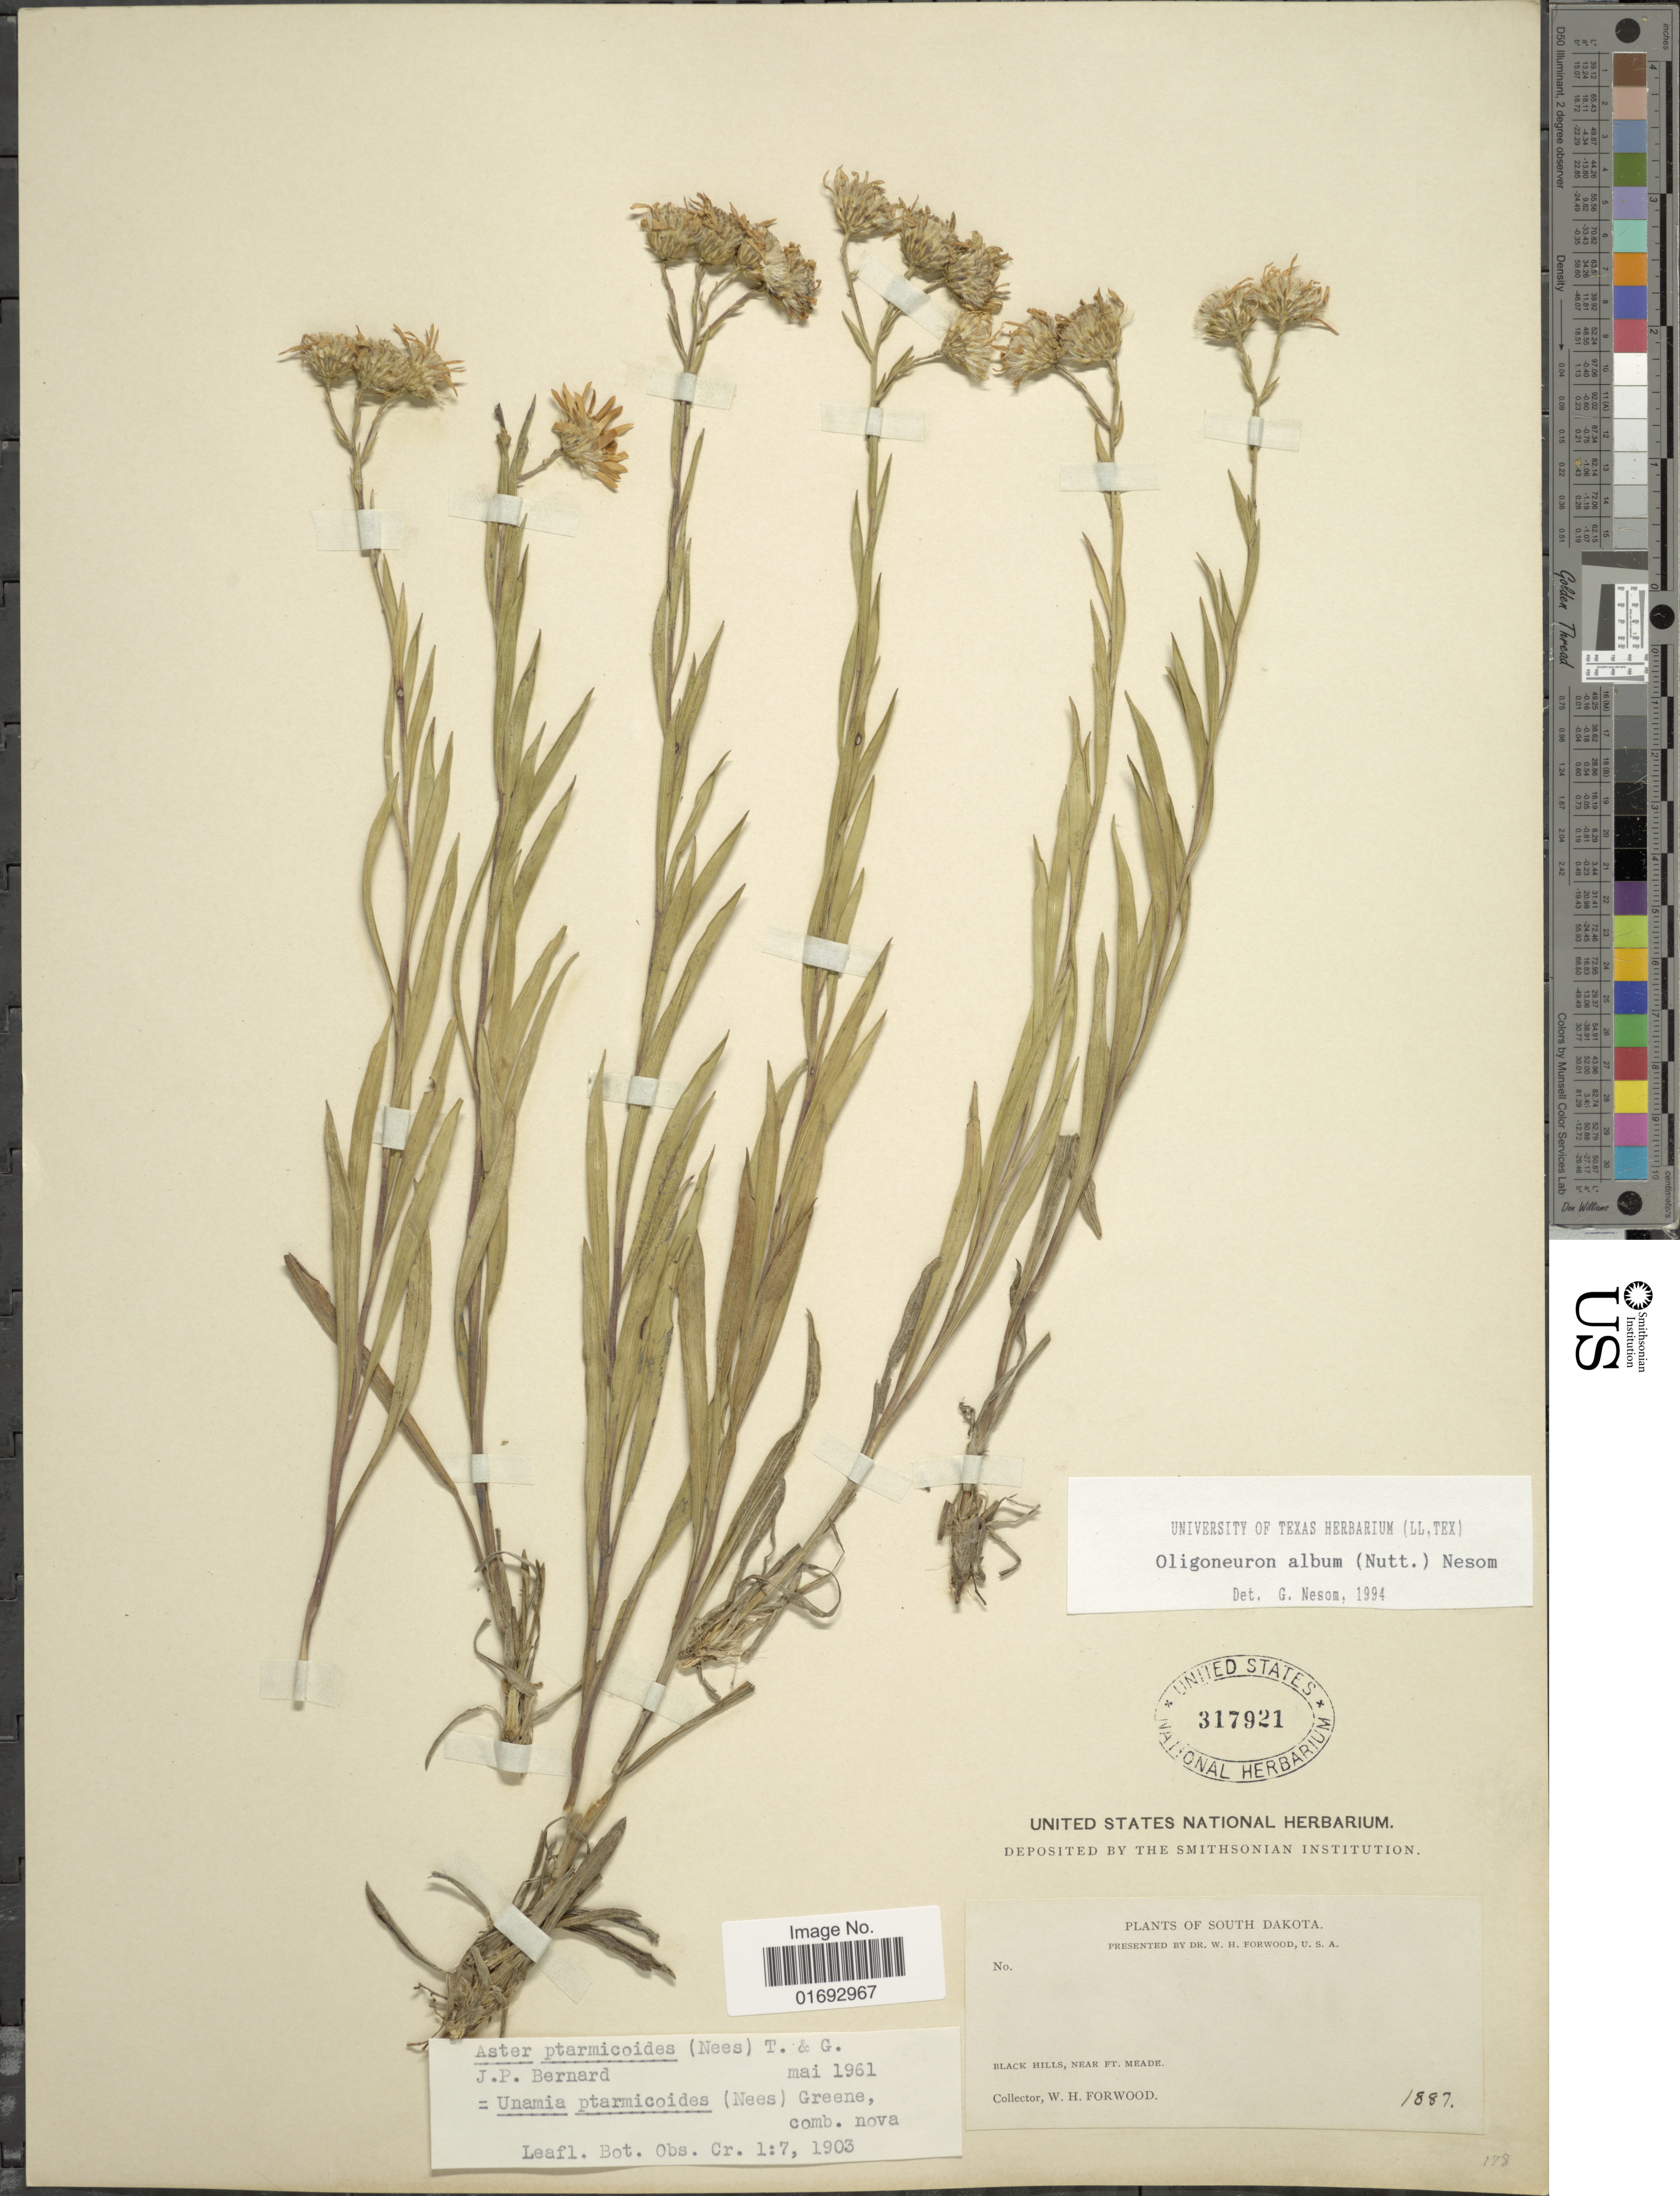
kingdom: Plantae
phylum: Tracheophyta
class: Magnoliopsida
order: Asterales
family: Asteraceae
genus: Oligoneuron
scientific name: Oligoneuron album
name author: (Nutt.) G.L. Nesom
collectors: W. Forwood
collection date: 1887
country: United States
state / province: South Dakota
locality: Black Hills, near Ft. Meade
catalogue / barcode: US 317921